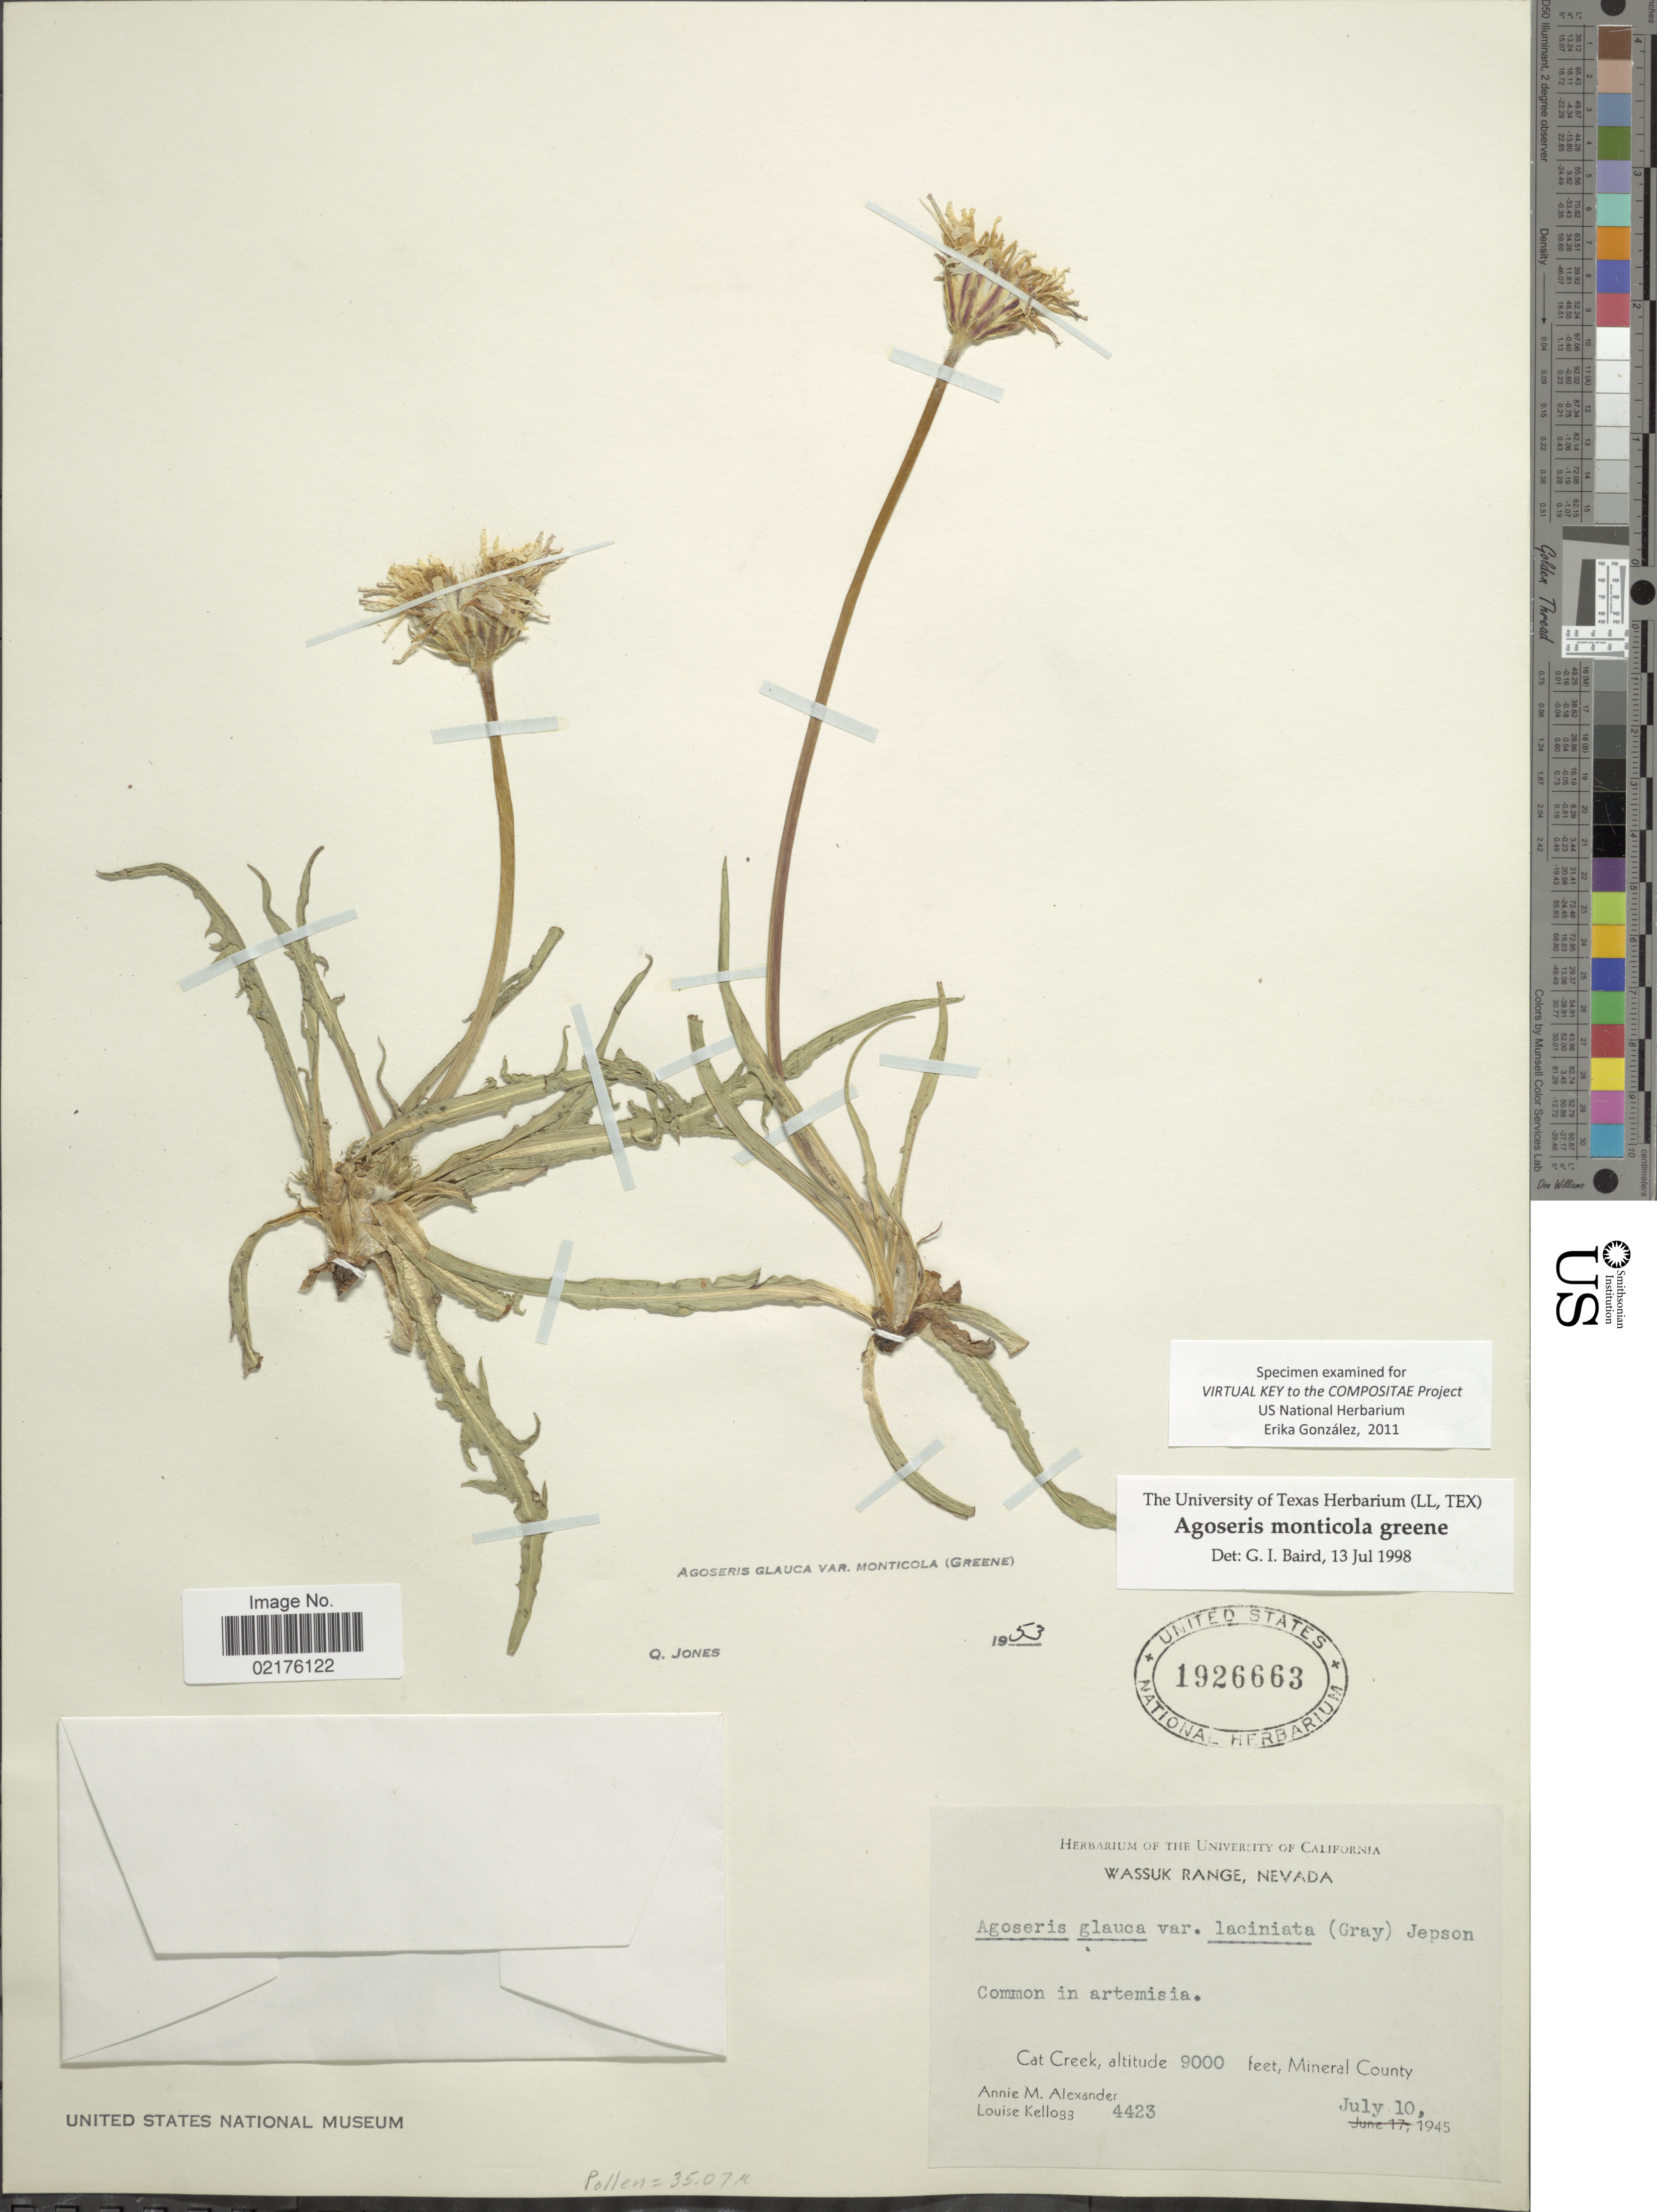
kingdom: Plantae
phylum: Tracheophyta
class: Magnoliopsida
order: Asterales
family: Asteraceae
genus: Agoseris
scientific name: Agoseris monticola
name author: Greene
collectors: A. M. Alexander & L. Kellogg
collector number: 4423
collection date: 1945-07-10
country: United States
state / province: Nevada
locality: Wassuk Range, Nevada, Cat Creek, Mineral County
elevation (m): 2743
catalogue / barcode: US 1926663